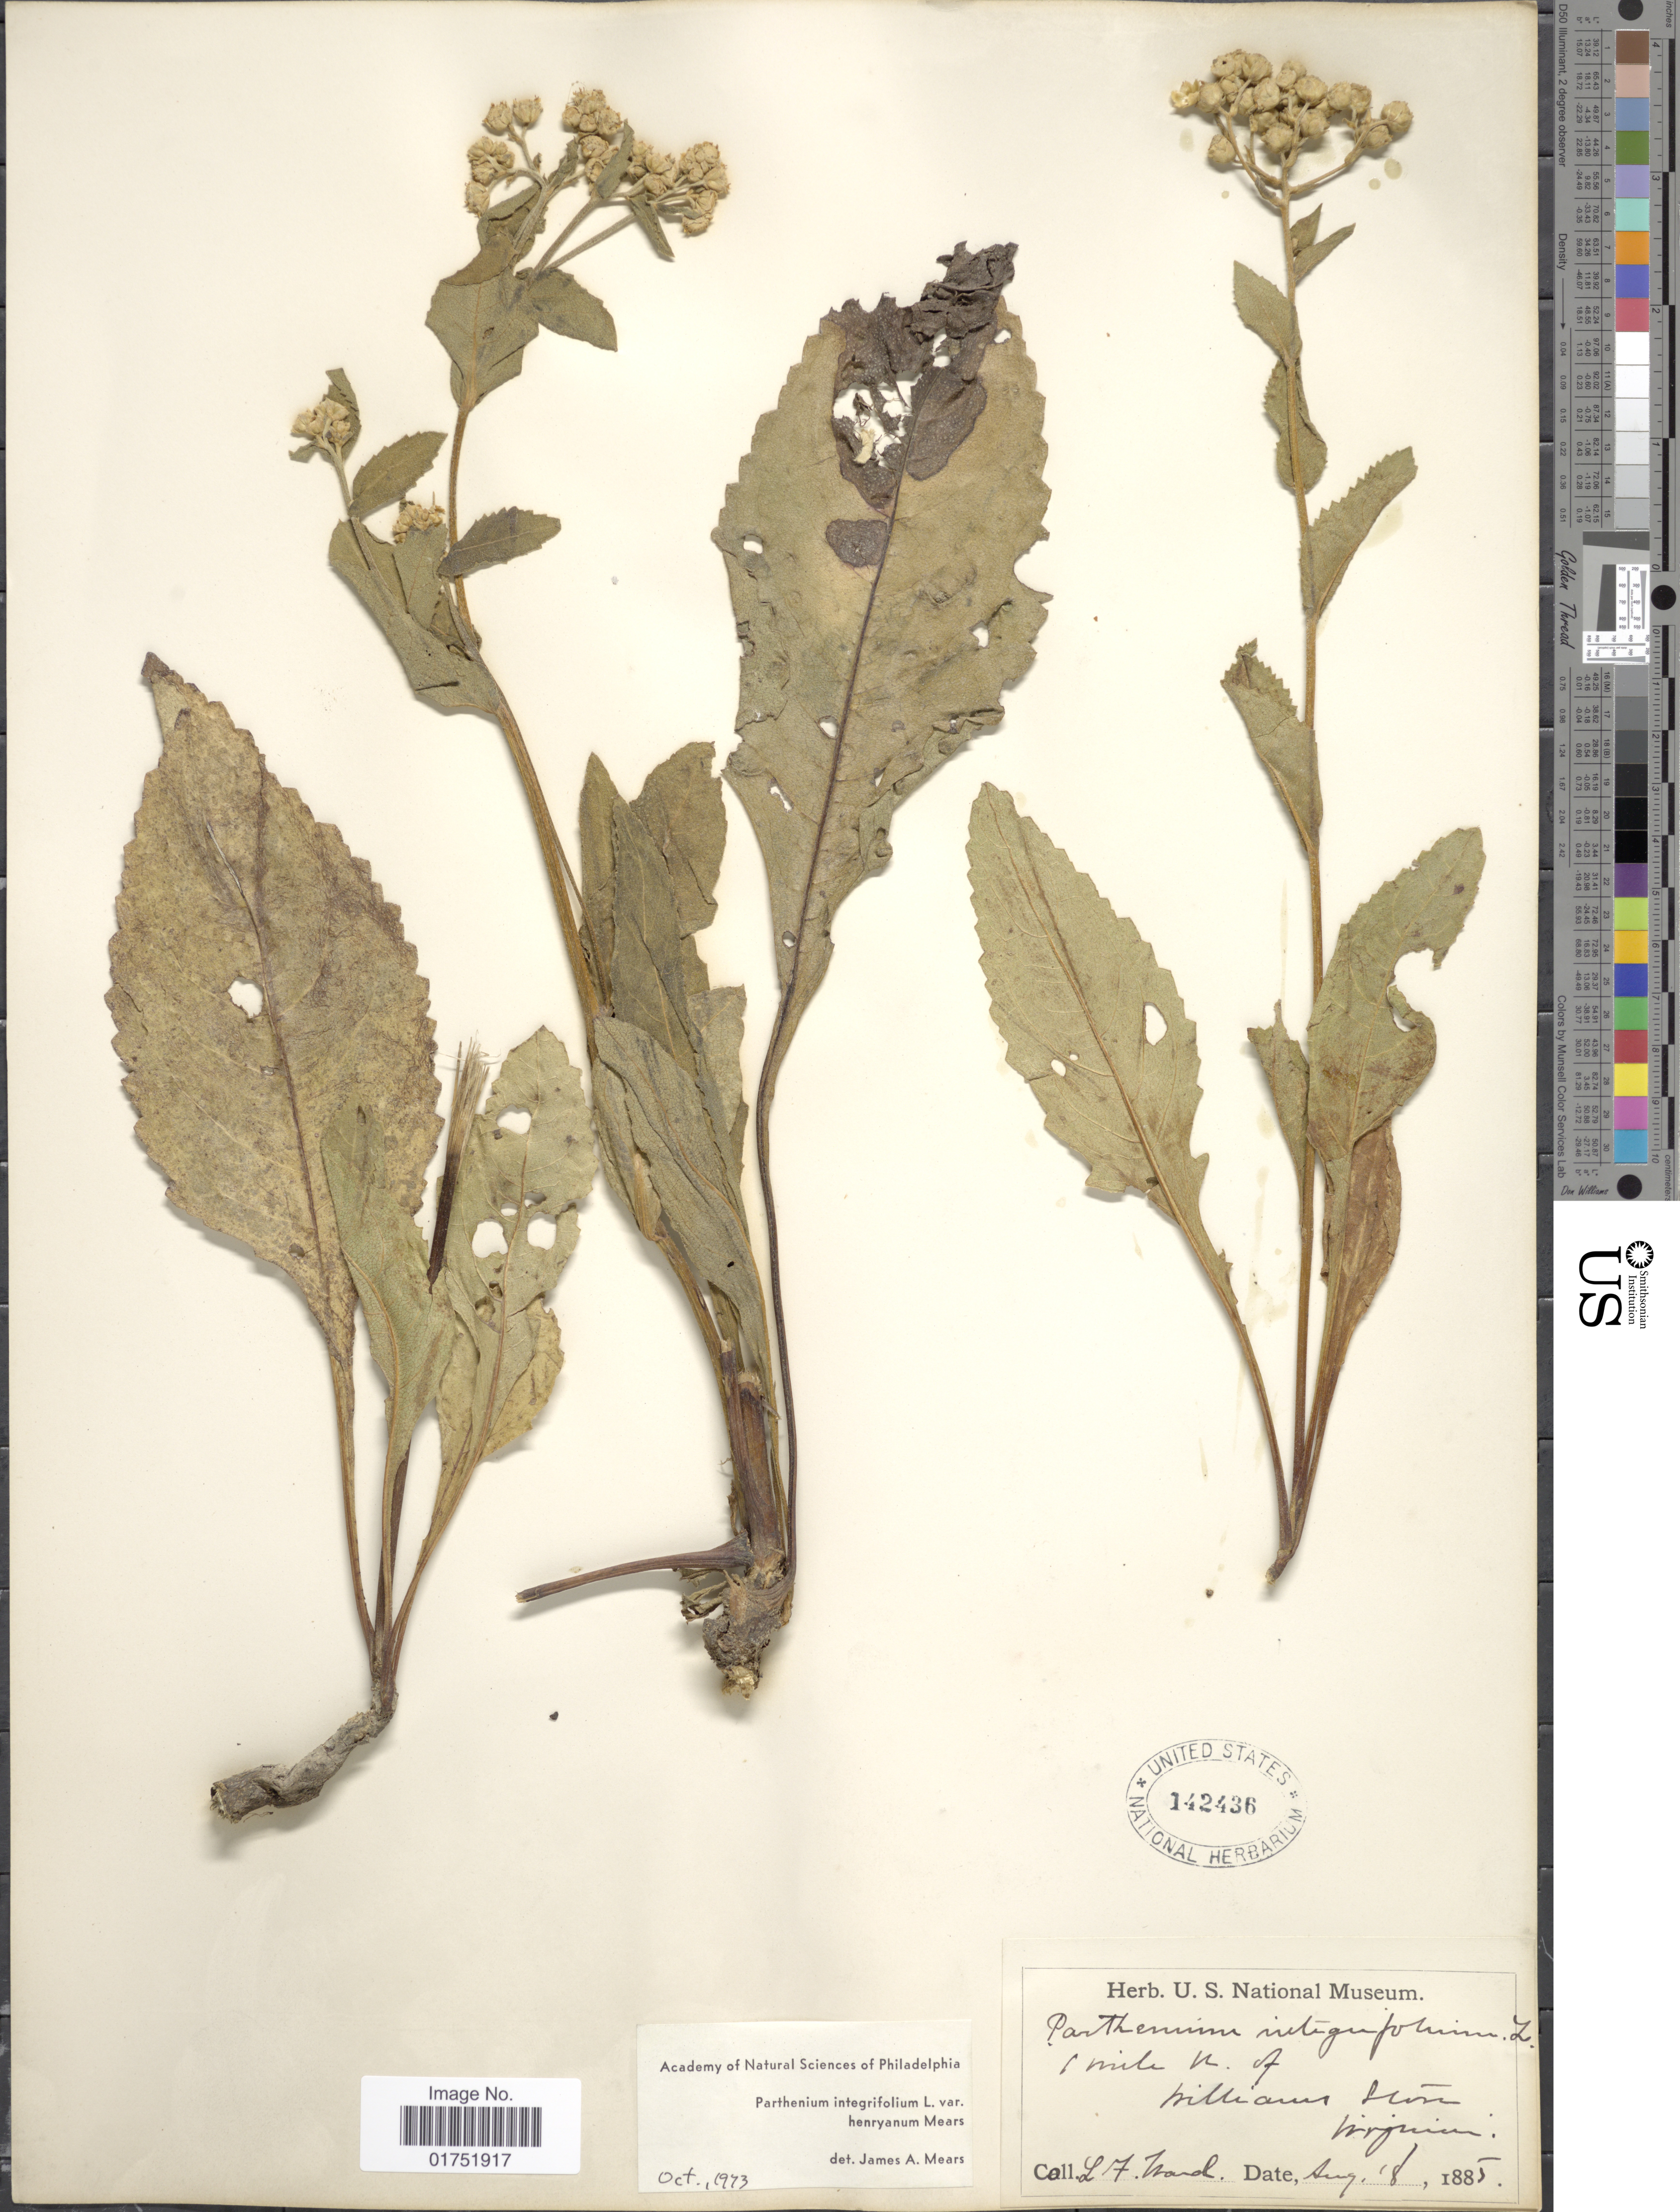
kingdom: Plantae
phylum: Tracheophyta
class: Magnoliopsida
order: Asterales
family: Asteraceae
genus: Parthenium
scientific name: Parthenium integrifolium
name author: L.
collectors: L. Ward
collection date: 1885-08-18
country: United States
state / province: Virginia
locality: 1 mile N of William's Store.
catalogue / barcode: US 142436